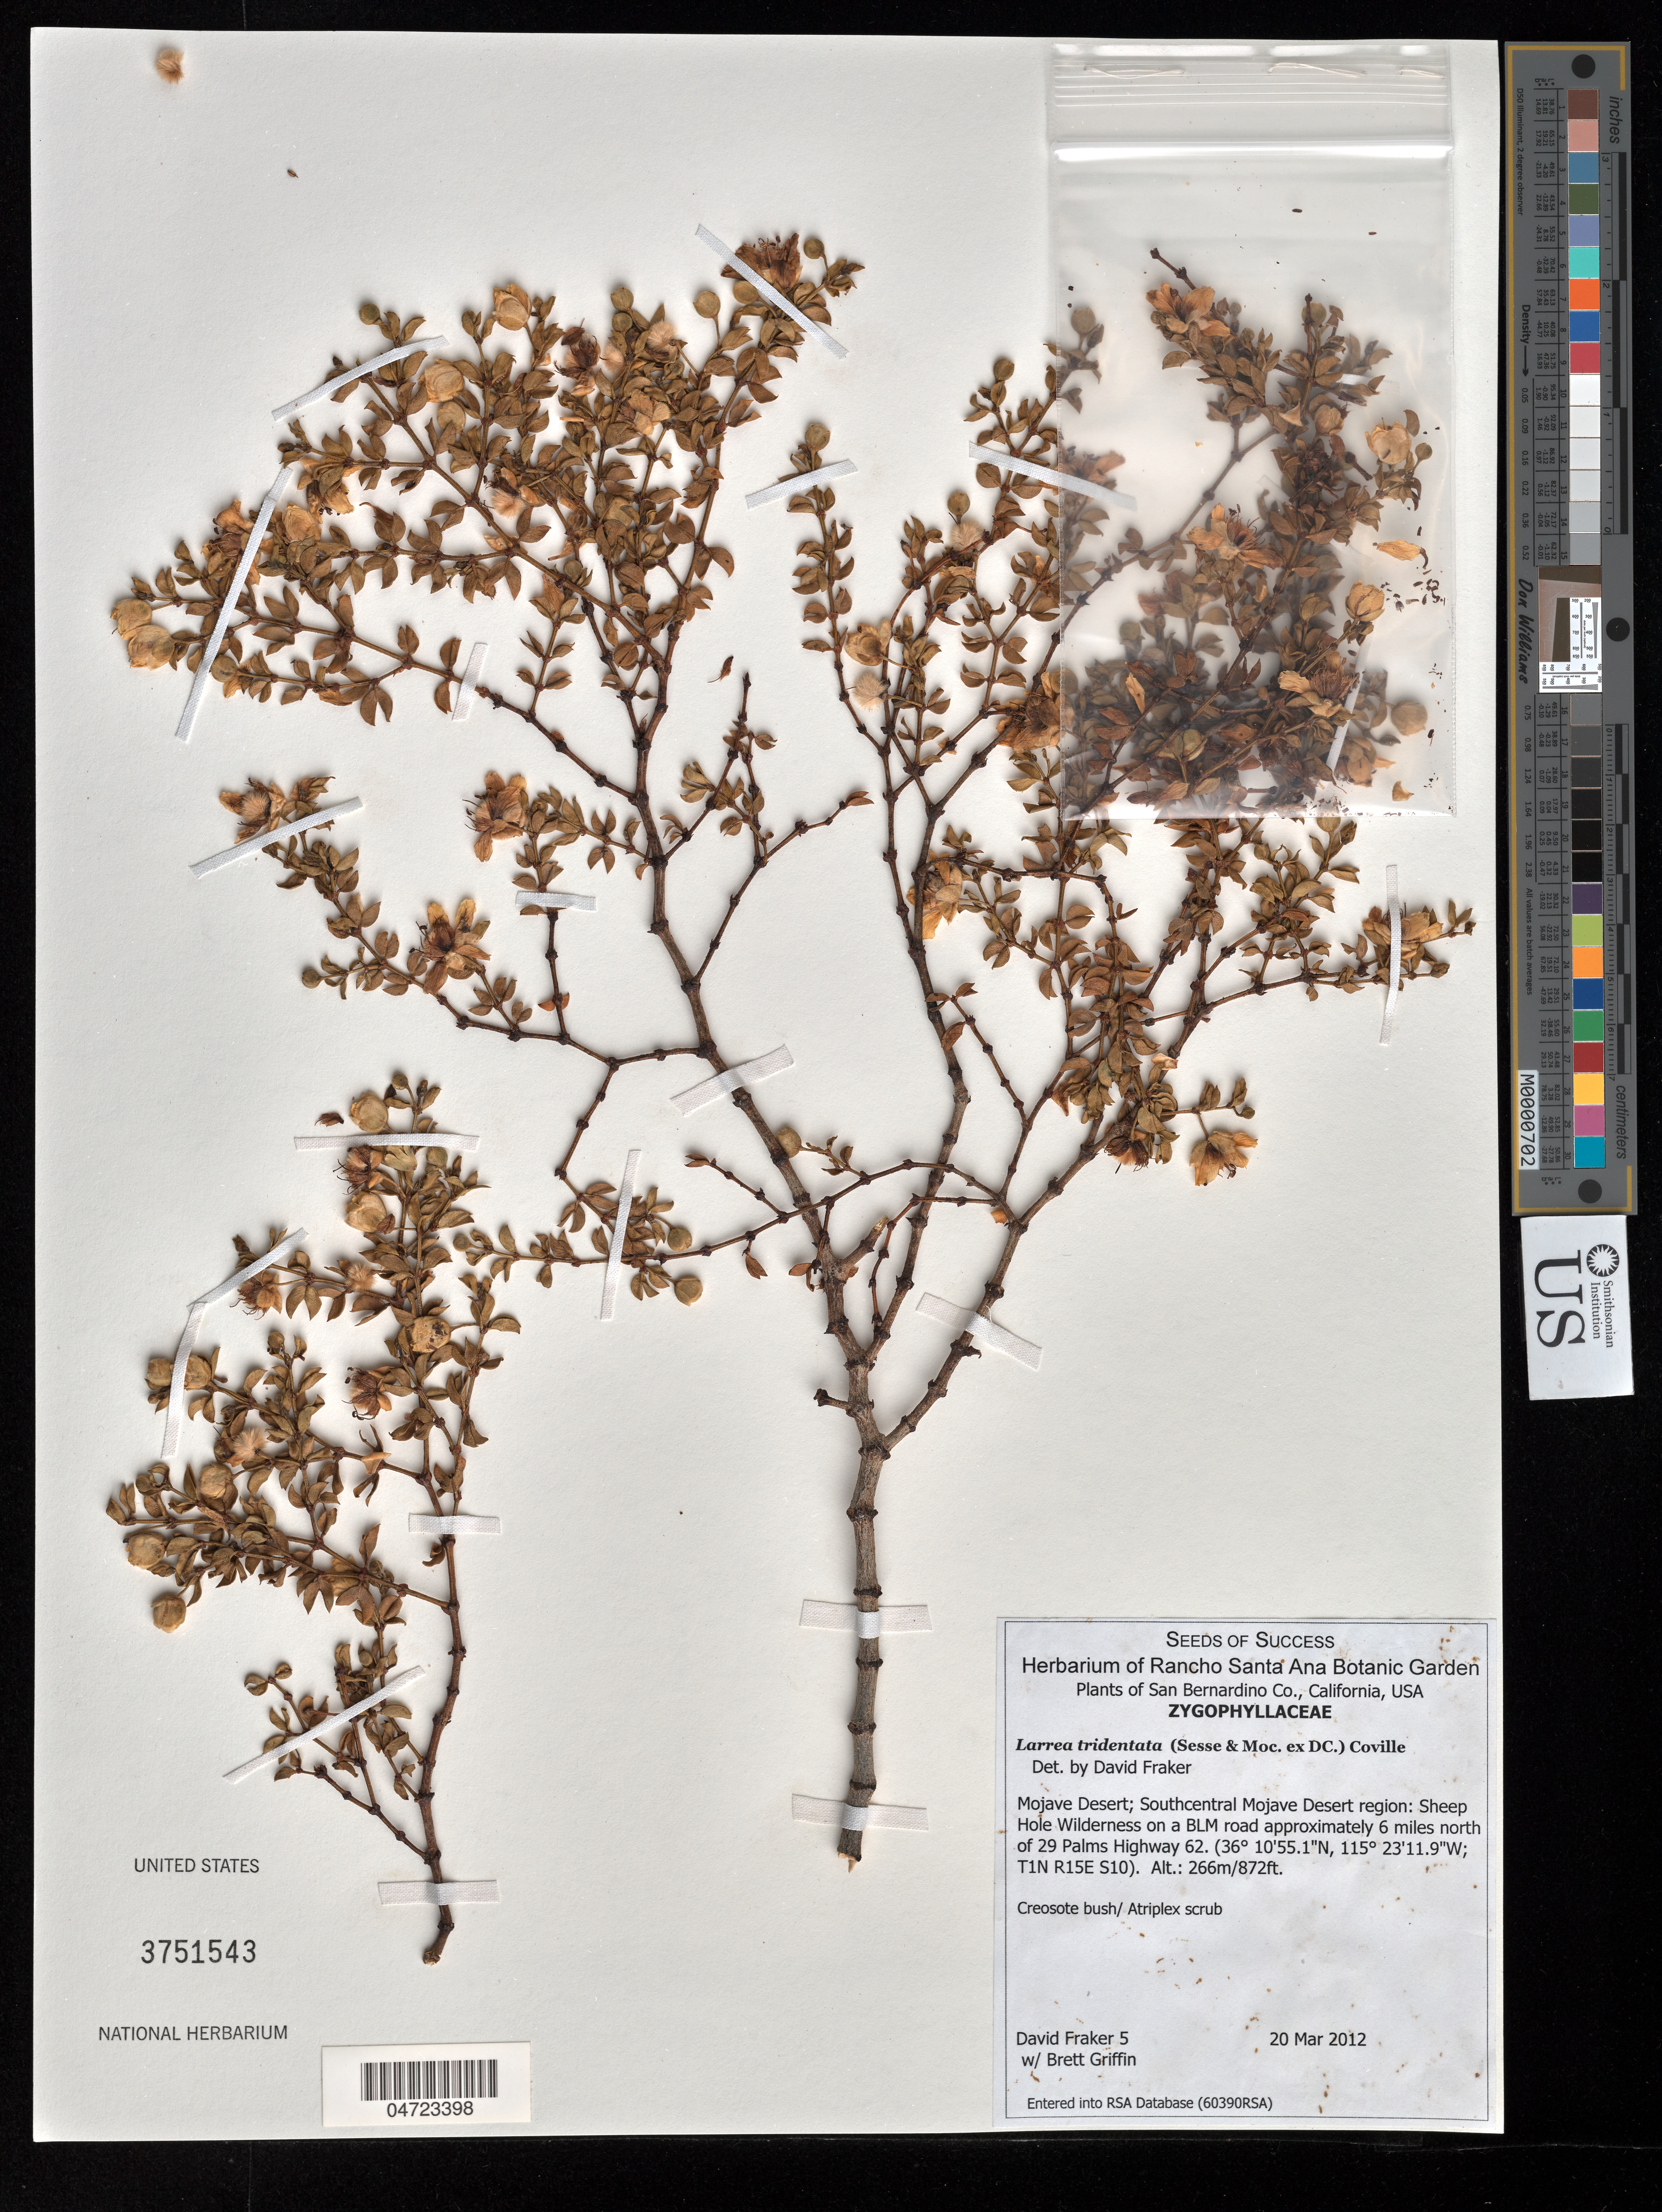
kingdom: Plantae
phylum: Tracheophyta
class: Magnoliopsida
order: Zygophyllales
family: Zygophyllaceae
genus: Larrea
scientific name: Larrea tridentata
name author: (Sessé & Moc. ex DC.) Coville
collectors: D. Fraker & B. Griffin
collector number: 5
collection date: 2012-03-20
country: United States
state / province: California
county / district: San Bernardino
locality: San Bernardino Co. Mojave Desert; Southcentral Mojave Desert region: Sheep Hole Wilderness on a BLM road approximately 6 miles north of 29 Palms Highway 62. (T1N R15E S10).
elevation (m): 266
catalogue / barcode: US 3751543